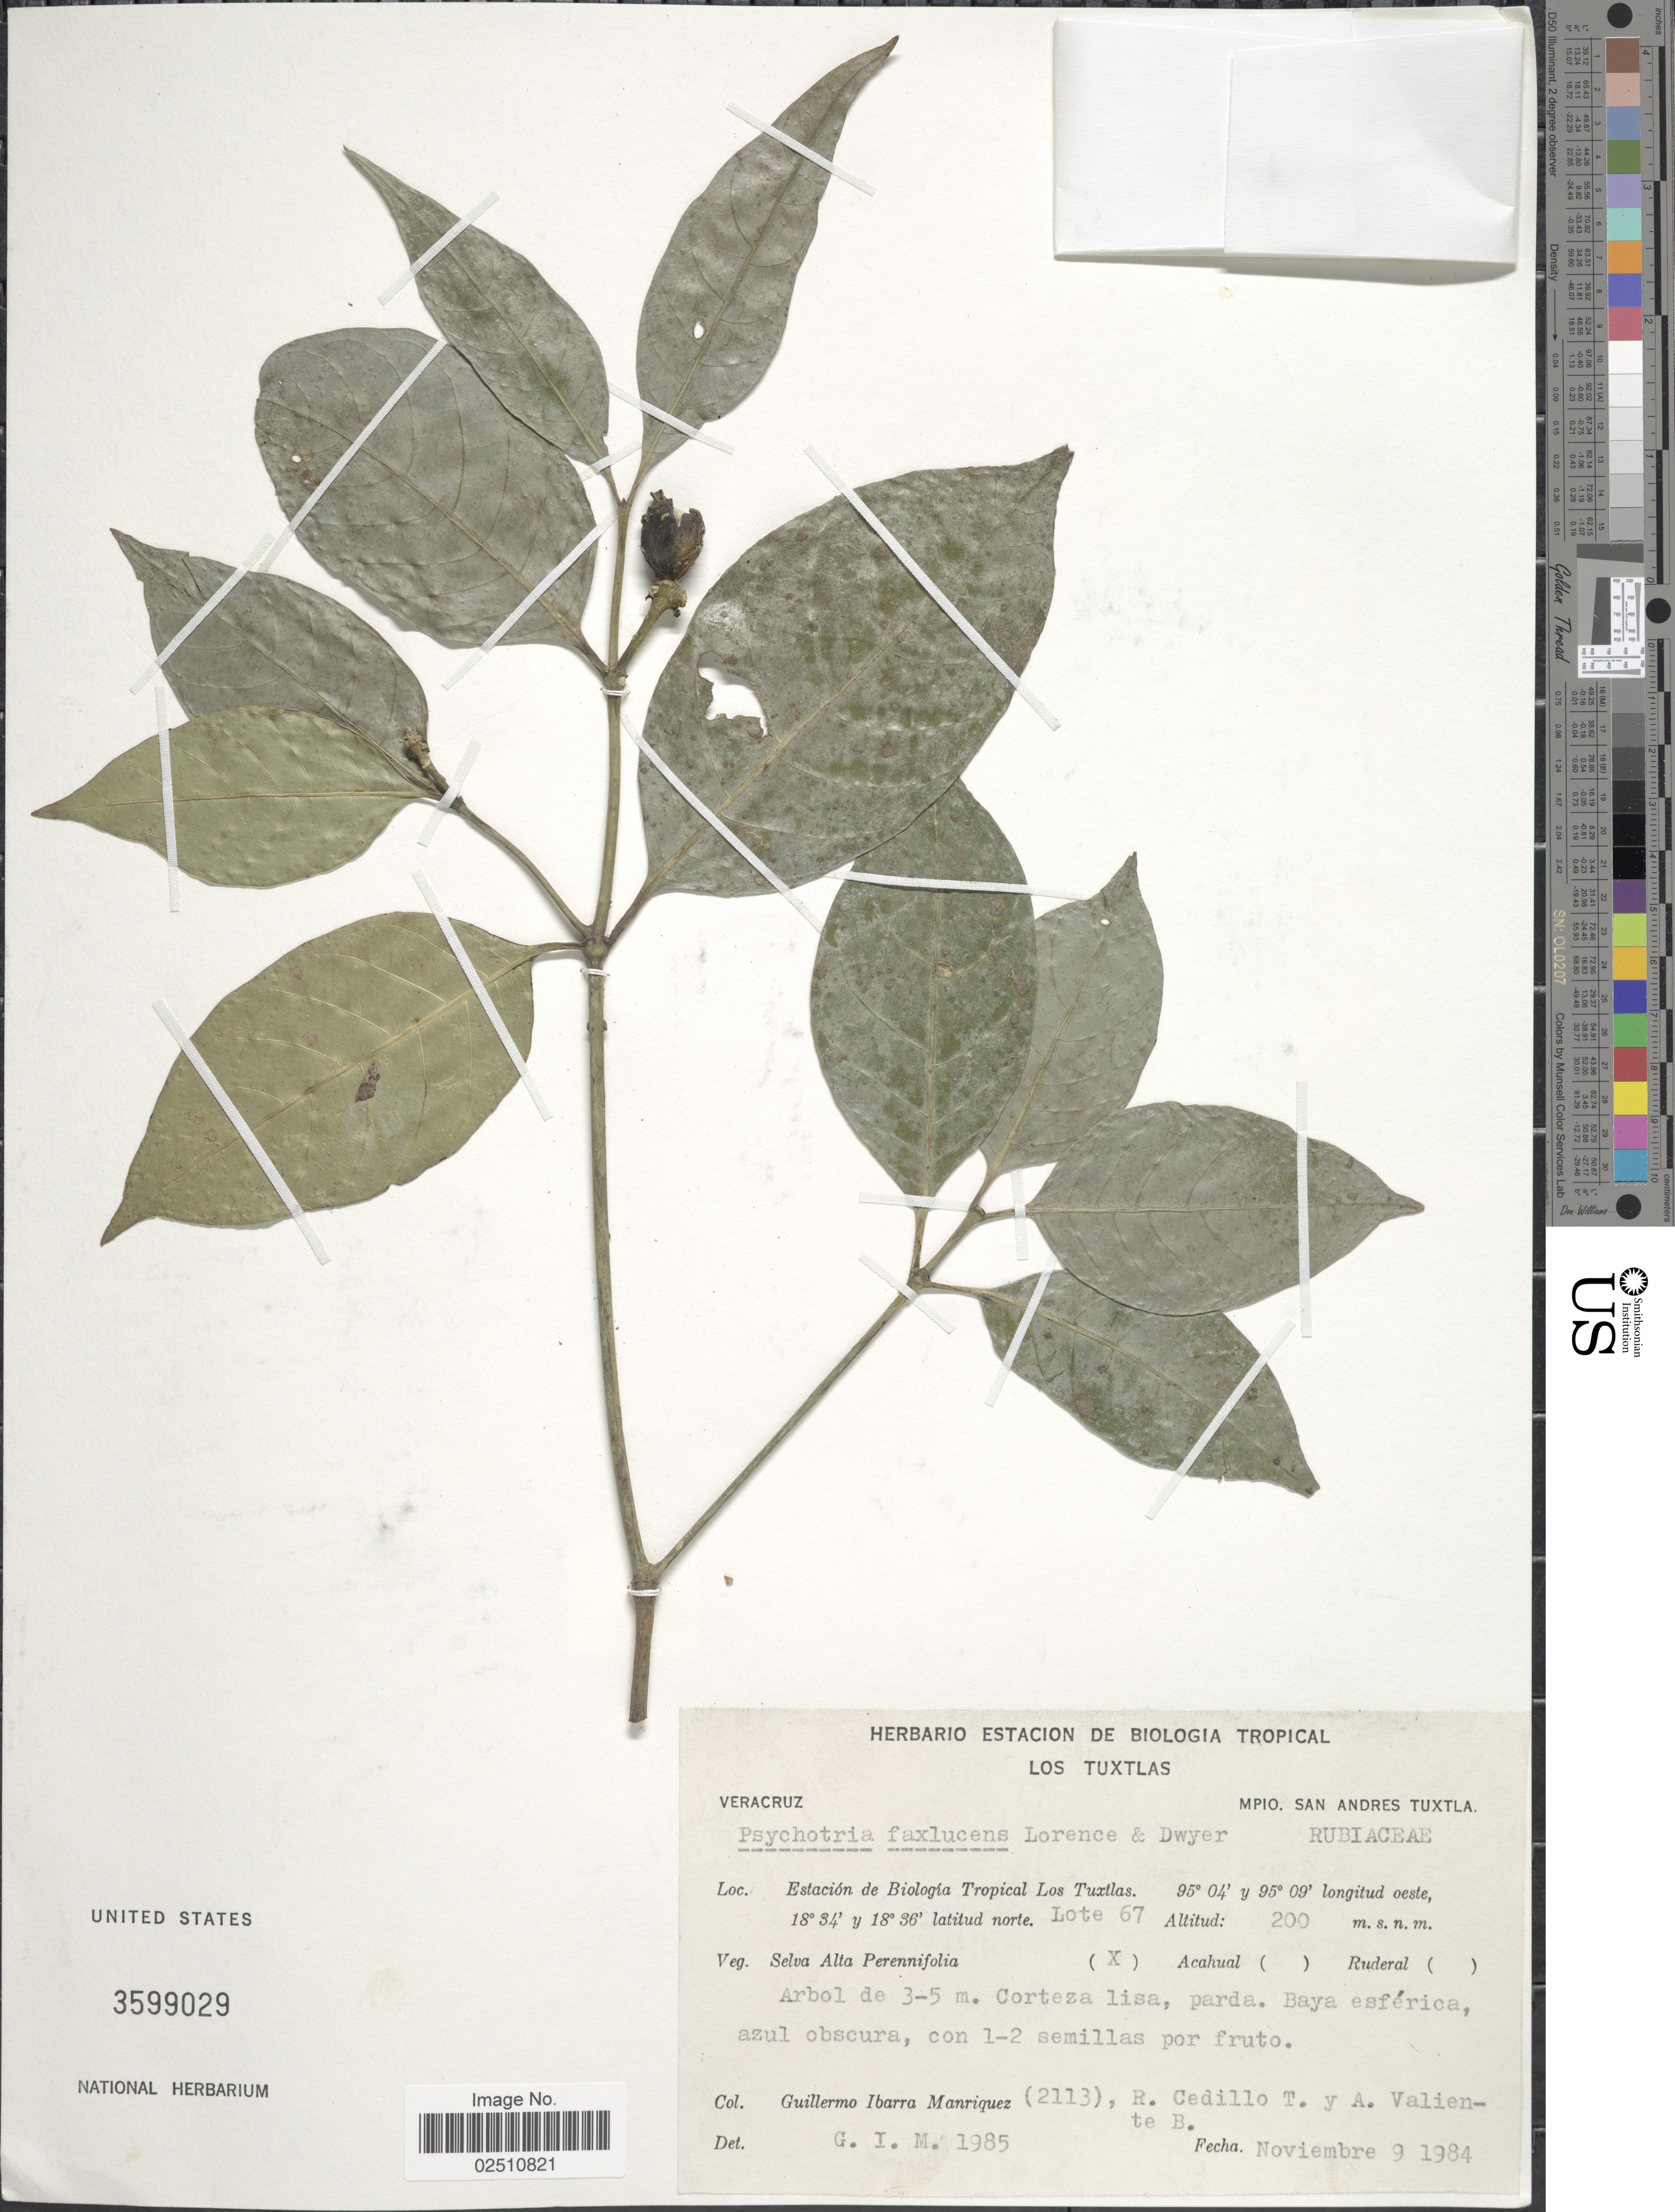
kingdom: Plantae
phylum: Tracheophyta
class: Magnoliopsida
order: Gentianales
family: Rubiaceae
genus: Psychotria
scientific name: Psychotria faxlucens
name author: Lorence & Dwyer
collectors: G. Ibarra M., R. CedilloT. & A. Valiente B.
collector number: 2113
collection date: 1984-11-09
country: Mexico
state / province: Veracruz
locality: Veracruz, Mpio. San Andres Tuxtla, Estacion de Biologia Tropical Los Tuxtlas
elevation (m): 200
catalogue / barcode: US 3599029